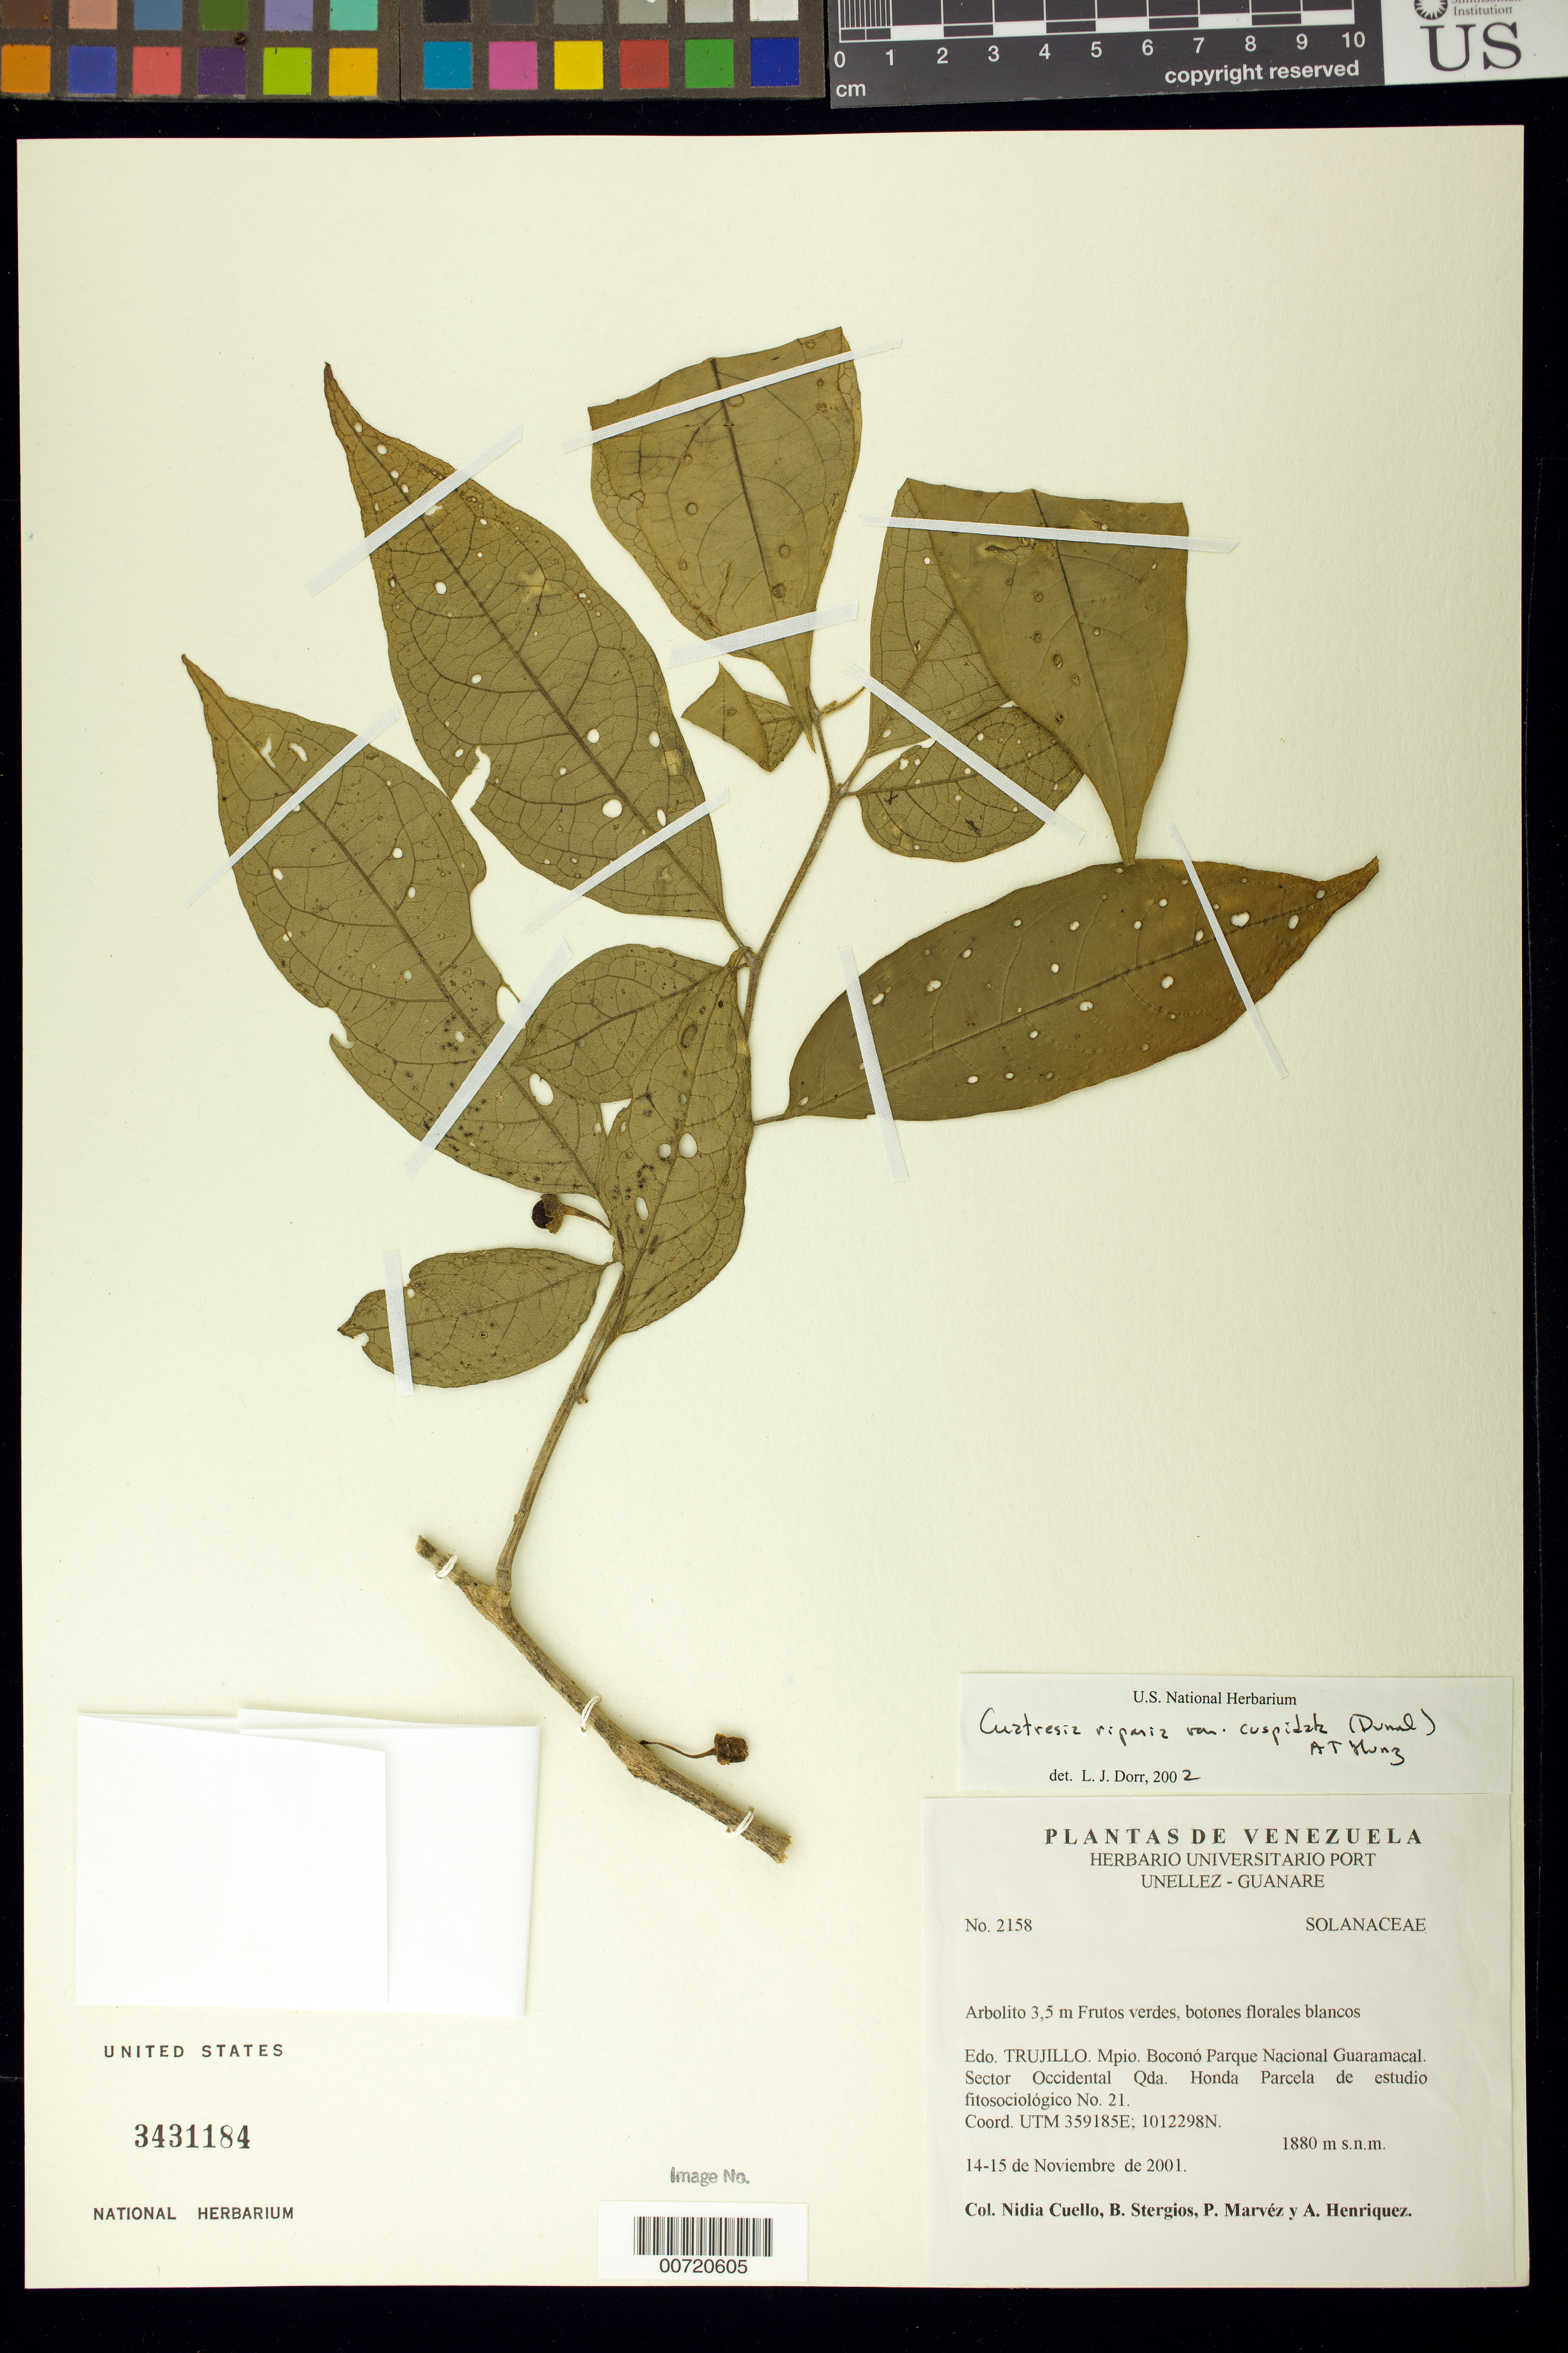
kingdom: Plantae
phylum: Tracheophyta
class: Magnoliopsida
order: Solanales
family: Solanaceae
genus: Cuatresia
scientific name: Cuatresia riparia var. cuspidata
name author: (Dunal) Hunz.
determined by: Dorr, L. J., (BOT), Smithsonian Institution - National Museum of Natural History (UNITED STATES)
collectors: N. L. Cuello, B. G. Stergios, P. Marvéz & A. Henriquez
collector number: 2158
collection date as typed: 14 Nov 2001 to 15 Nov 2001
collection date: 2001-11-14/2001-11-15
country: Venezuela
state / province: Trujillo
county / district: Boconó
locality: Parque Nacional Guaramacal. Sector occidental Qda. Honda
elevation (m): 1880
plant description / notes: PORT, US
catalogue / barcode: US 3431184